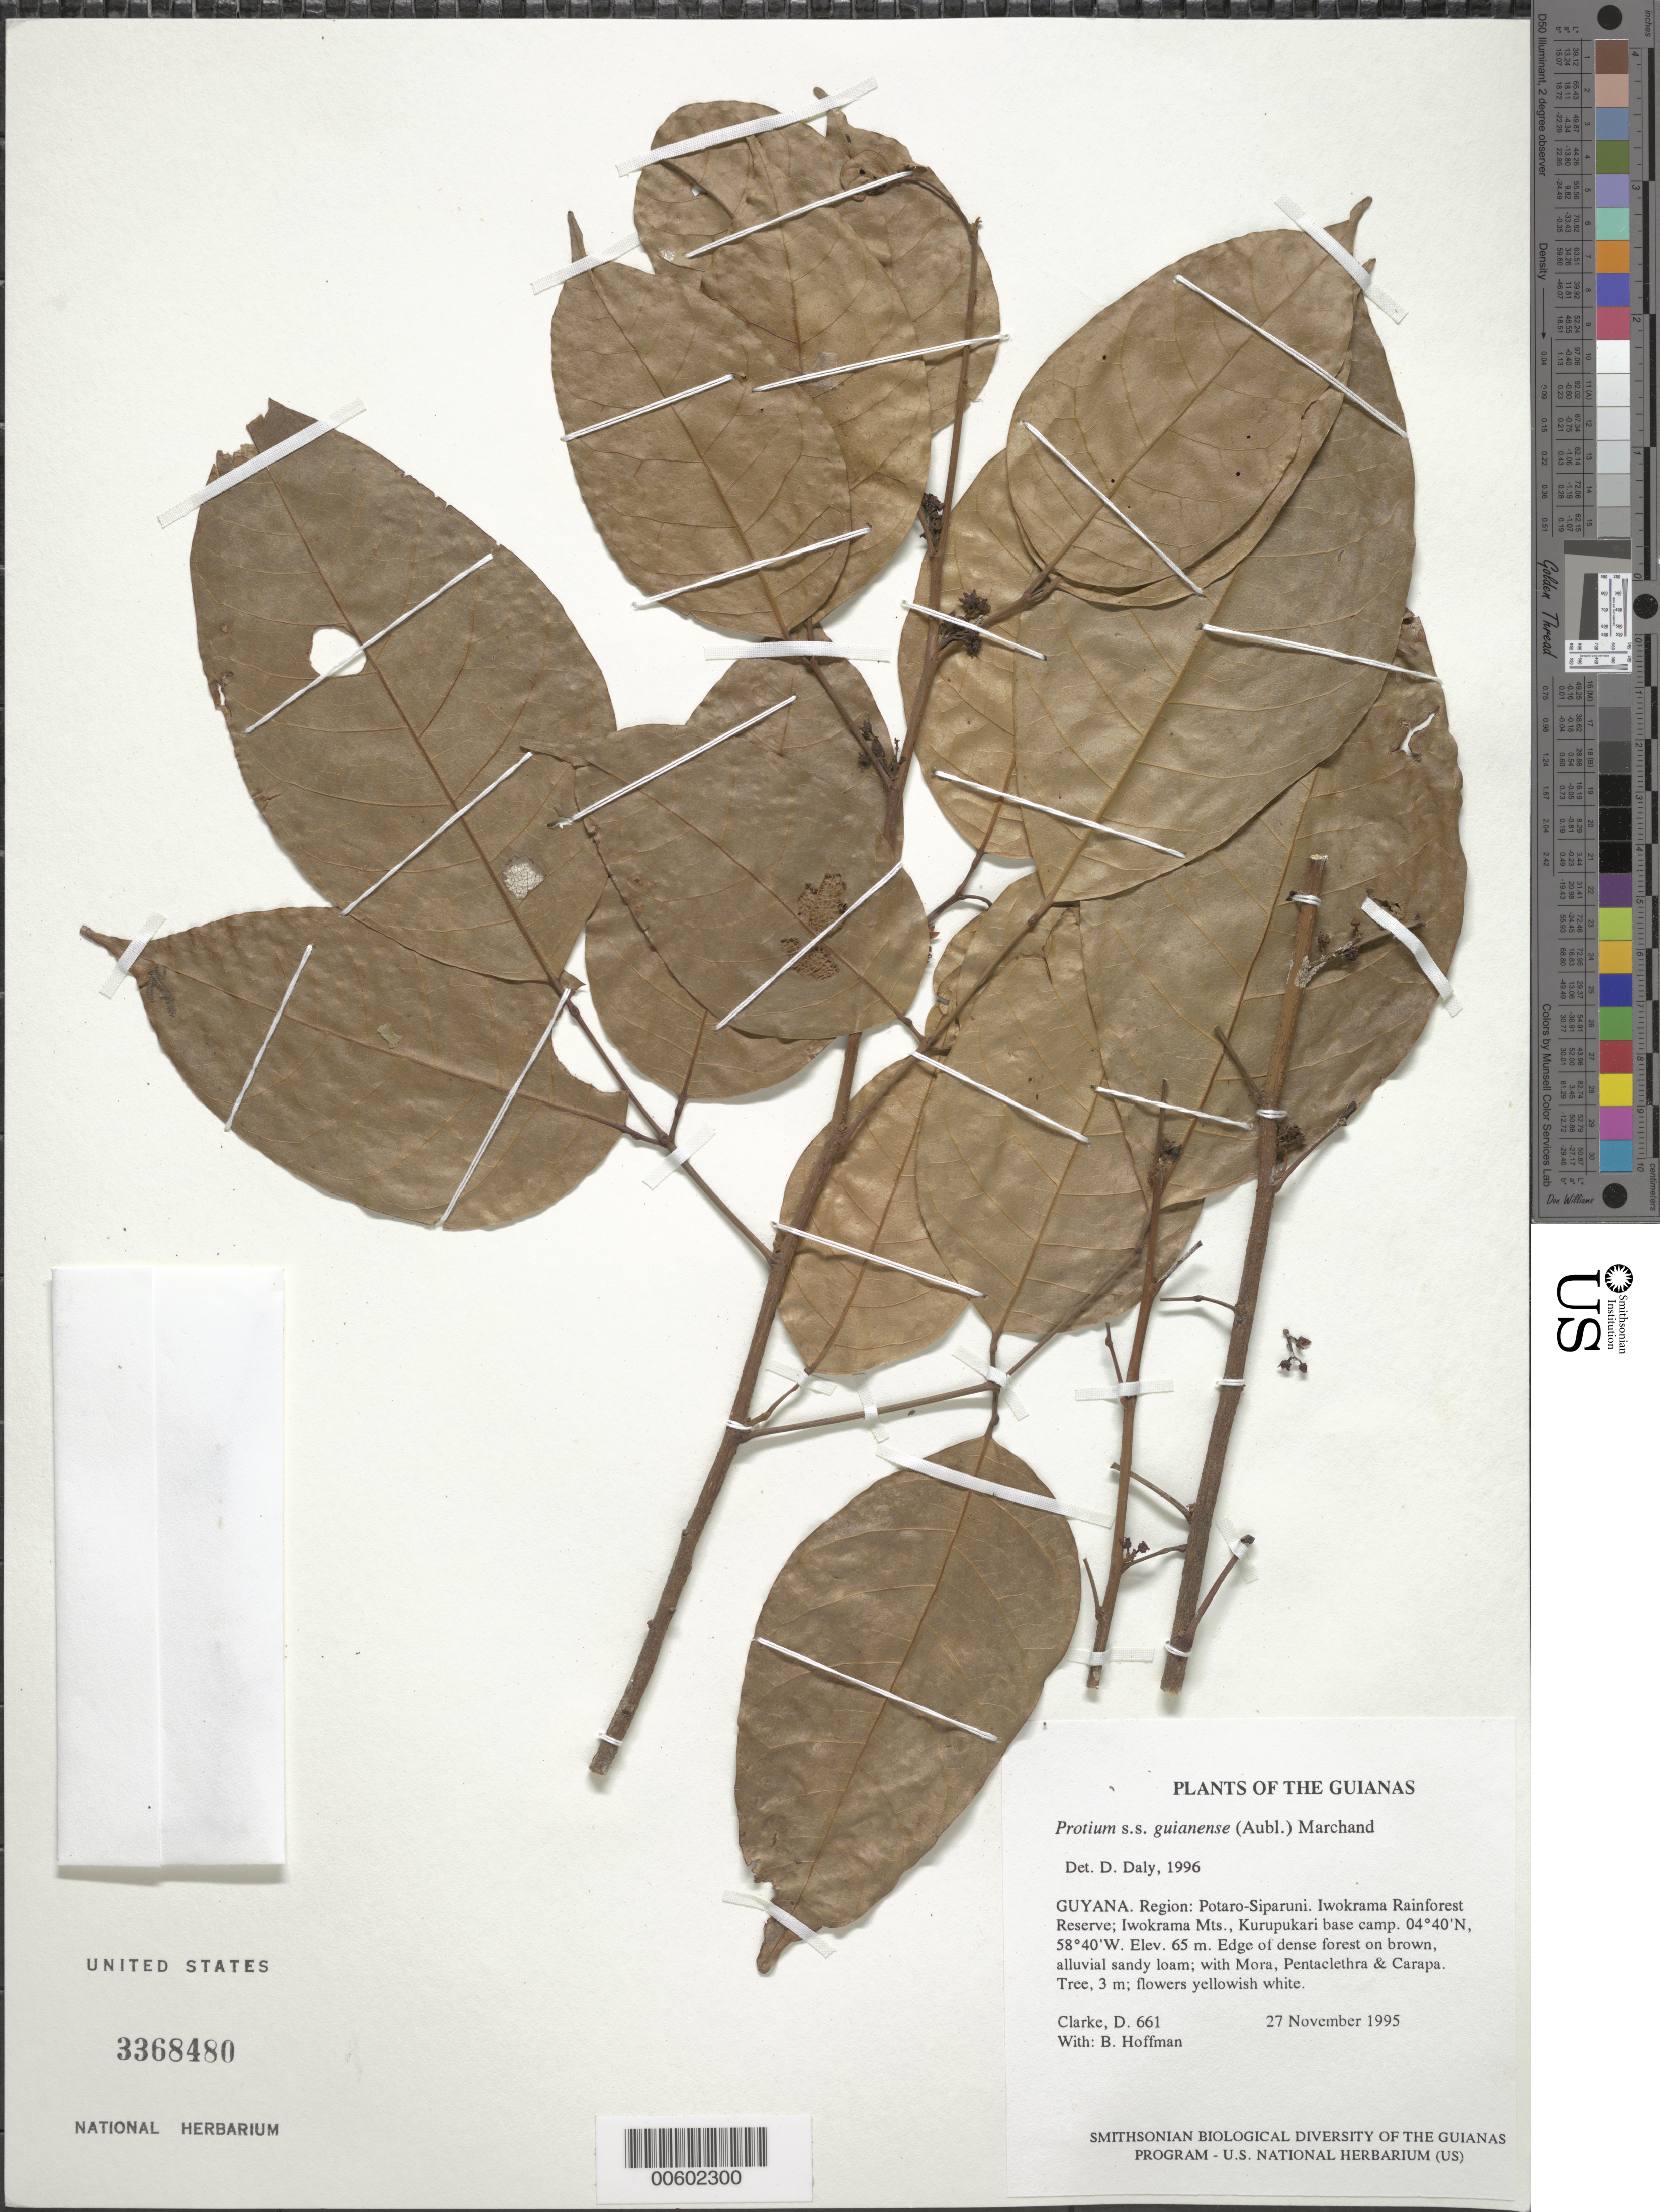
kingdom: Plantae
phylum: Tracheophyta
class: Magnoliopsida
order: Sapindales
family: Burseraceae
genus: Protium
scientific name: Protium guianense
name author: (Aubl.) Marchand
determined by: Daly, D. C.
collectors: H. D. Clarke & B. Hoffman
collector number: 661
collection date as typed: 27 November 1995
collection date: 1995-11-27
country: Guyana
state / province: Potaro-Siparuni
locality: Iwokrama Rainforest Reserve; Iwokrama Mts., Kurupukari base camp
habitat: Edge of dense forest on brown, alluvial sandy loam; with Mora, Pentaclethra & Carapa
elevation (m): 65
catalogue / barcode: US 3368480